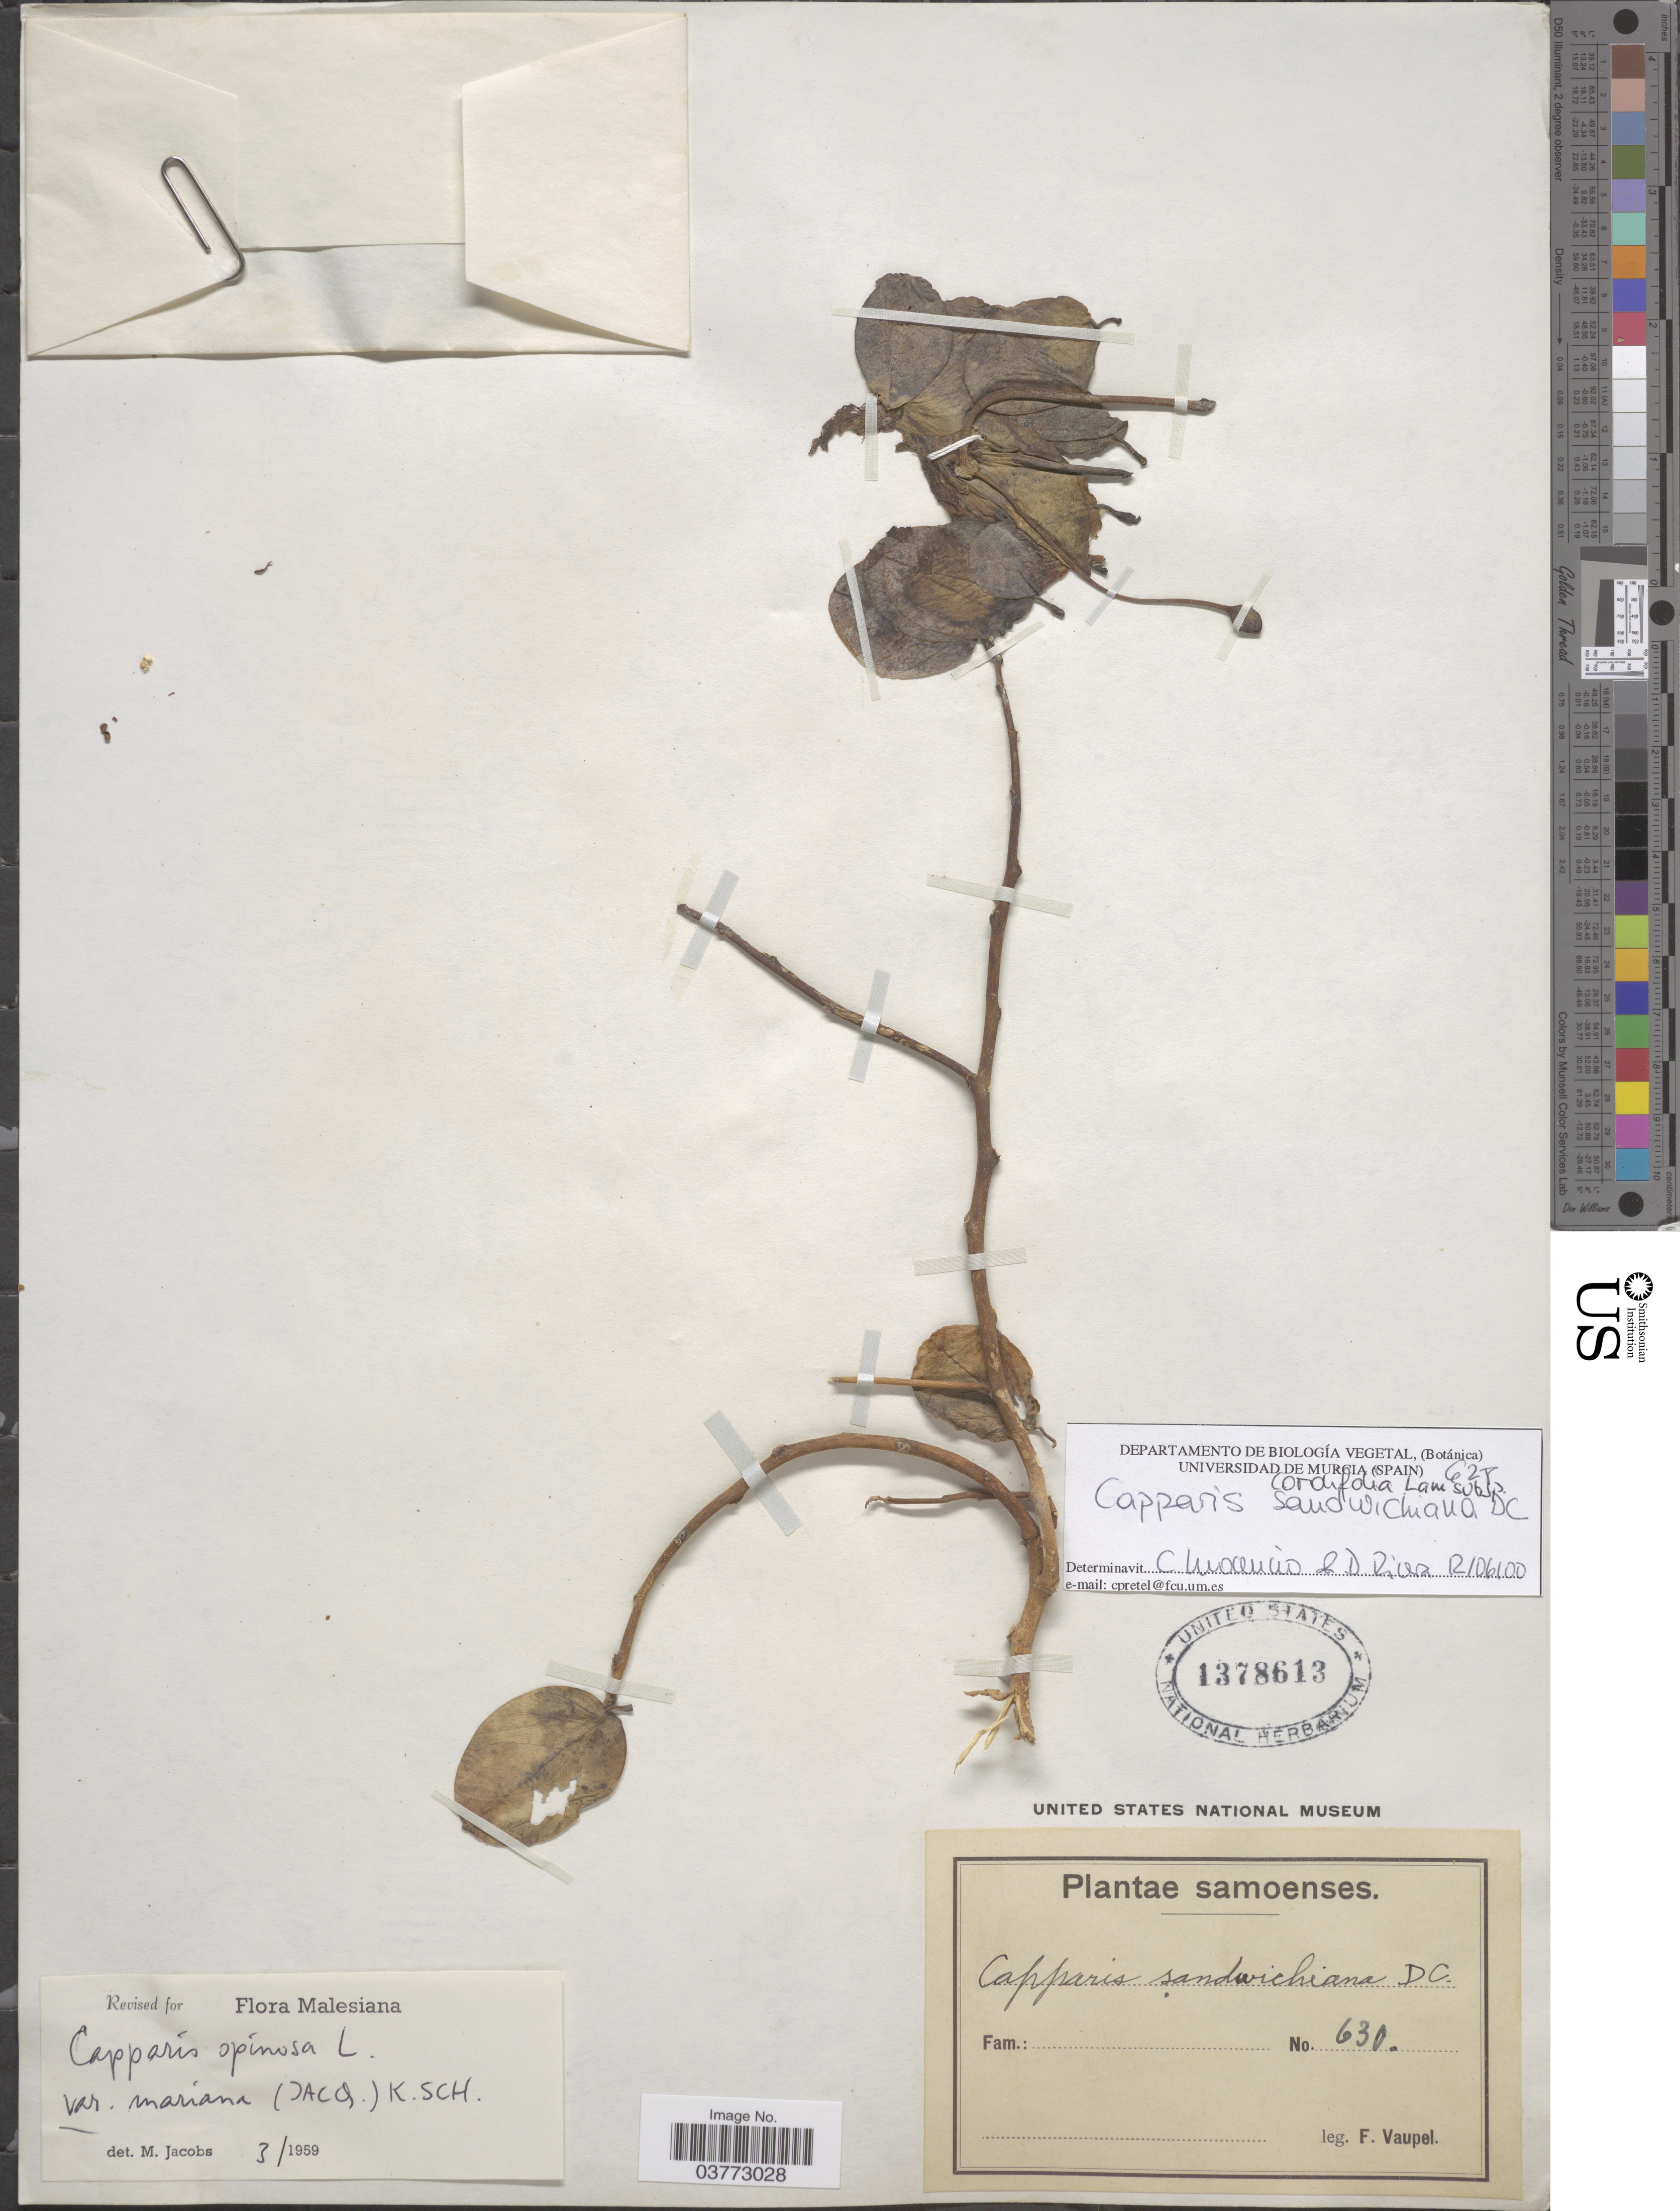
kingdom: Plantae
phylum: Tracheophyta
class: Magnoliopsida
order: Brassicales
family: Capparaceae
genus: Capparis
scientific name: Capparis sandwichiana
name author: DC.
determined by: Wagner, W. L., (BOT), Smithsonian Institution - National Museum of Natural History (UNITED STATES)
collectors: F. Vaupel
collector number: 630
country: Samoa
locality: Samoenses.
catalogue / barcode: US 1378613